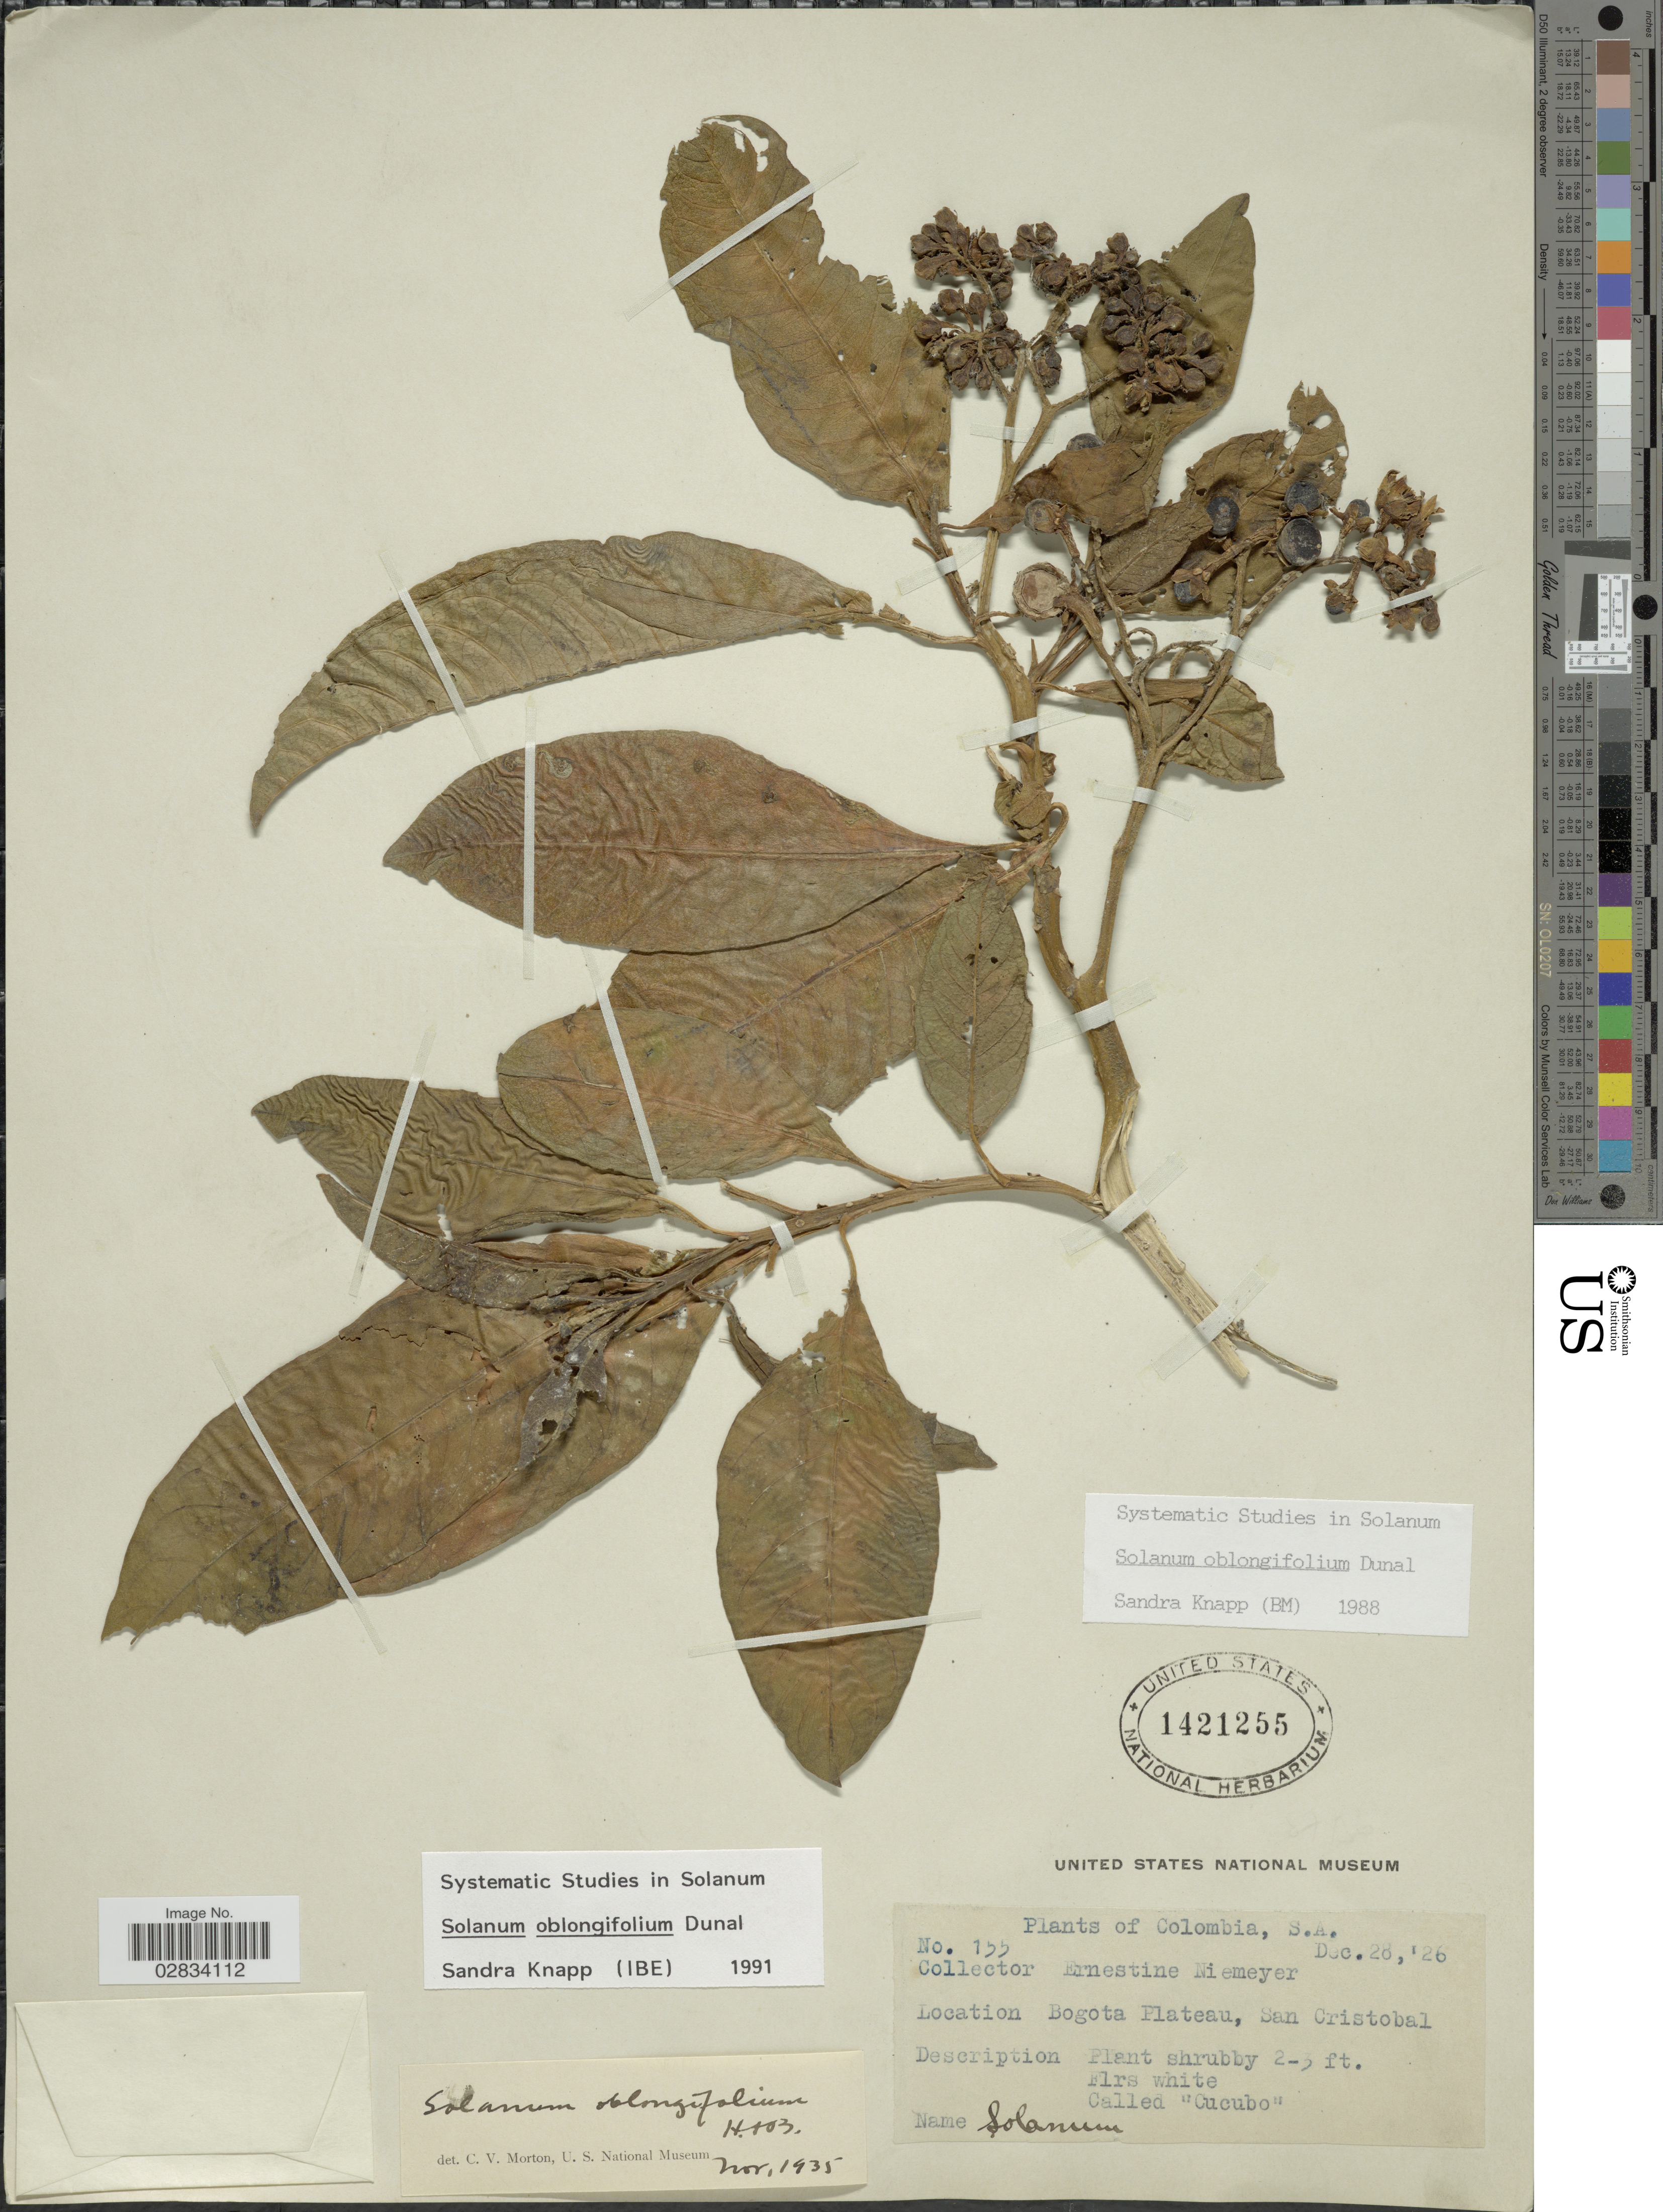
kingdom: Plantae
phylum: Tracheophyta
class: Magnoliopsida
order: Solanales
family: Solanaceae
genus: Solanum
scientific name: Solanum oblongifolium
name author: Duval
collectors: E. H. Niemeyer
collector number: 155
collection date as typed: Transcribed d/m/y: 28/12/26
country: Colombia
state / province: Bogota D.C.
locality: Bogota Plateau, San Cristobal.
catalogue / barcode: US 1421255